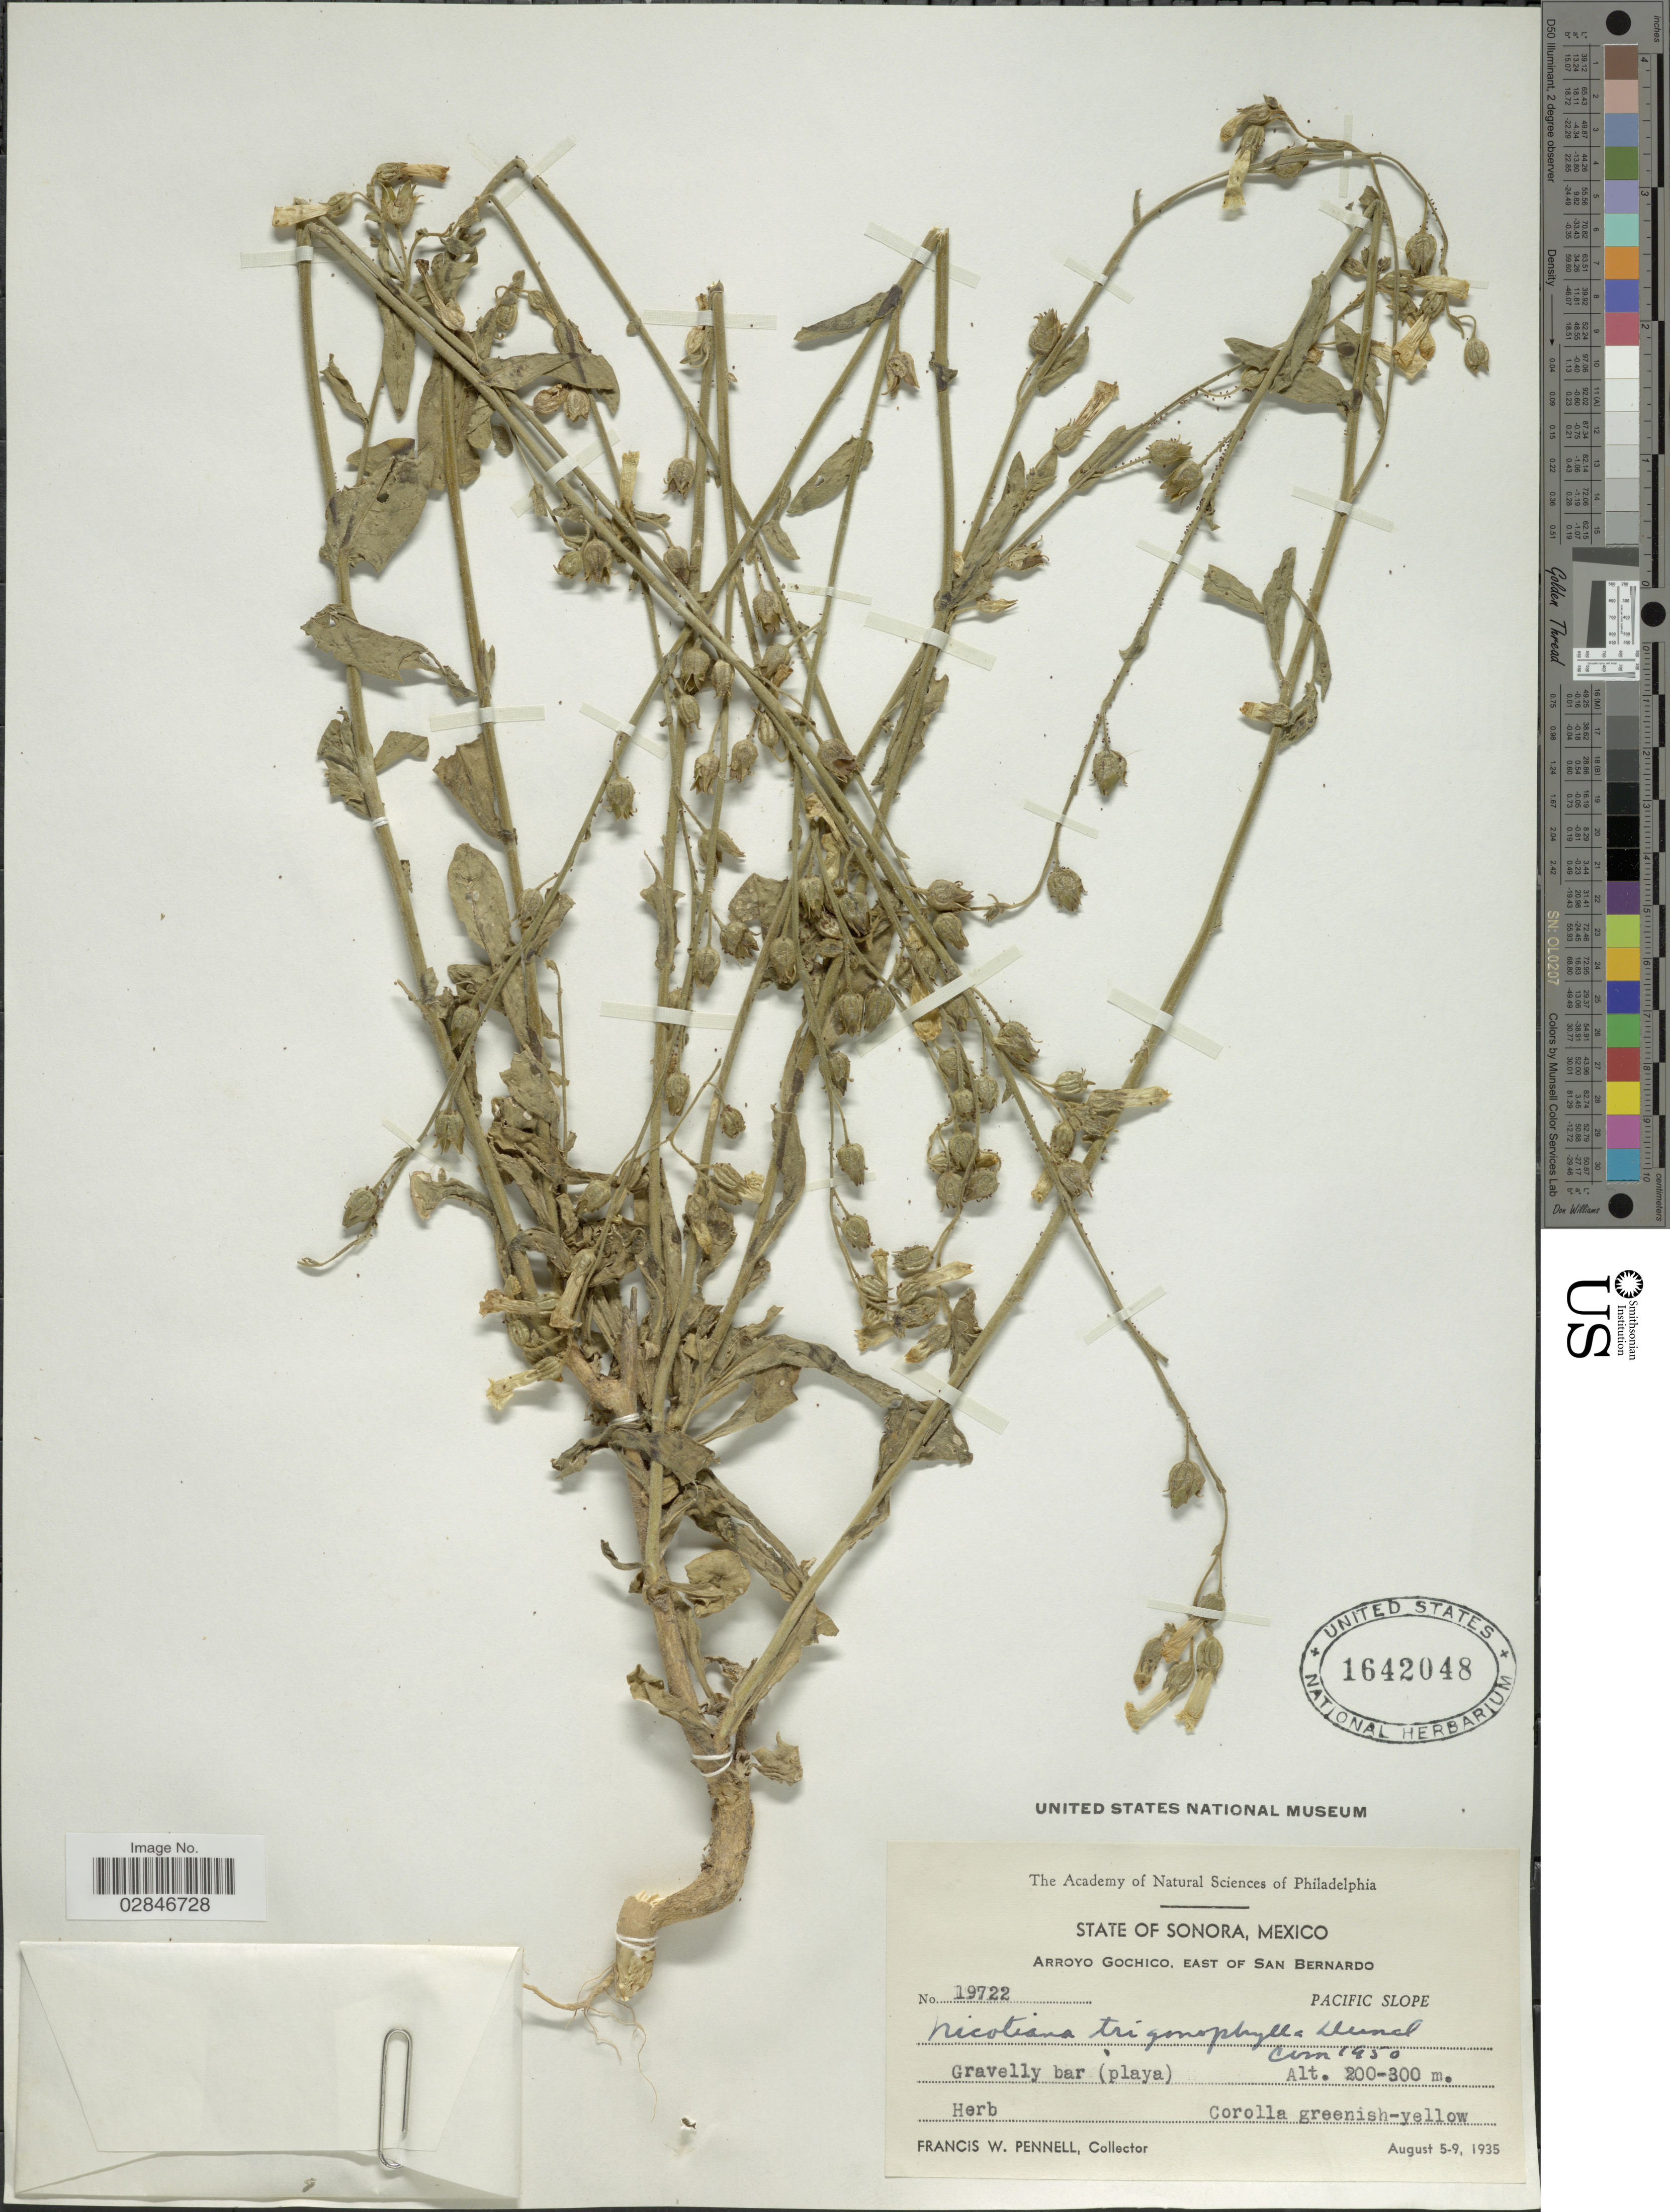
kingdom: Plantae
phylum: Tracheophyta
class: Magnoliopsida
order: Solanales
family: Solanaceae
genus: Nicotiana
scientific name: Nicotiana trigonophylla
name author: Dunal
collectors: F. W. Pennell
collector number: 19722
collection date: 1935-08-05/1935-08-09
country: Mexico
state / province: Sonora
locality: Arroyo Gochico, East of San Bernardo, Pacific Slope.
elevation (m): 200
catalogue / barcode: US 1642048